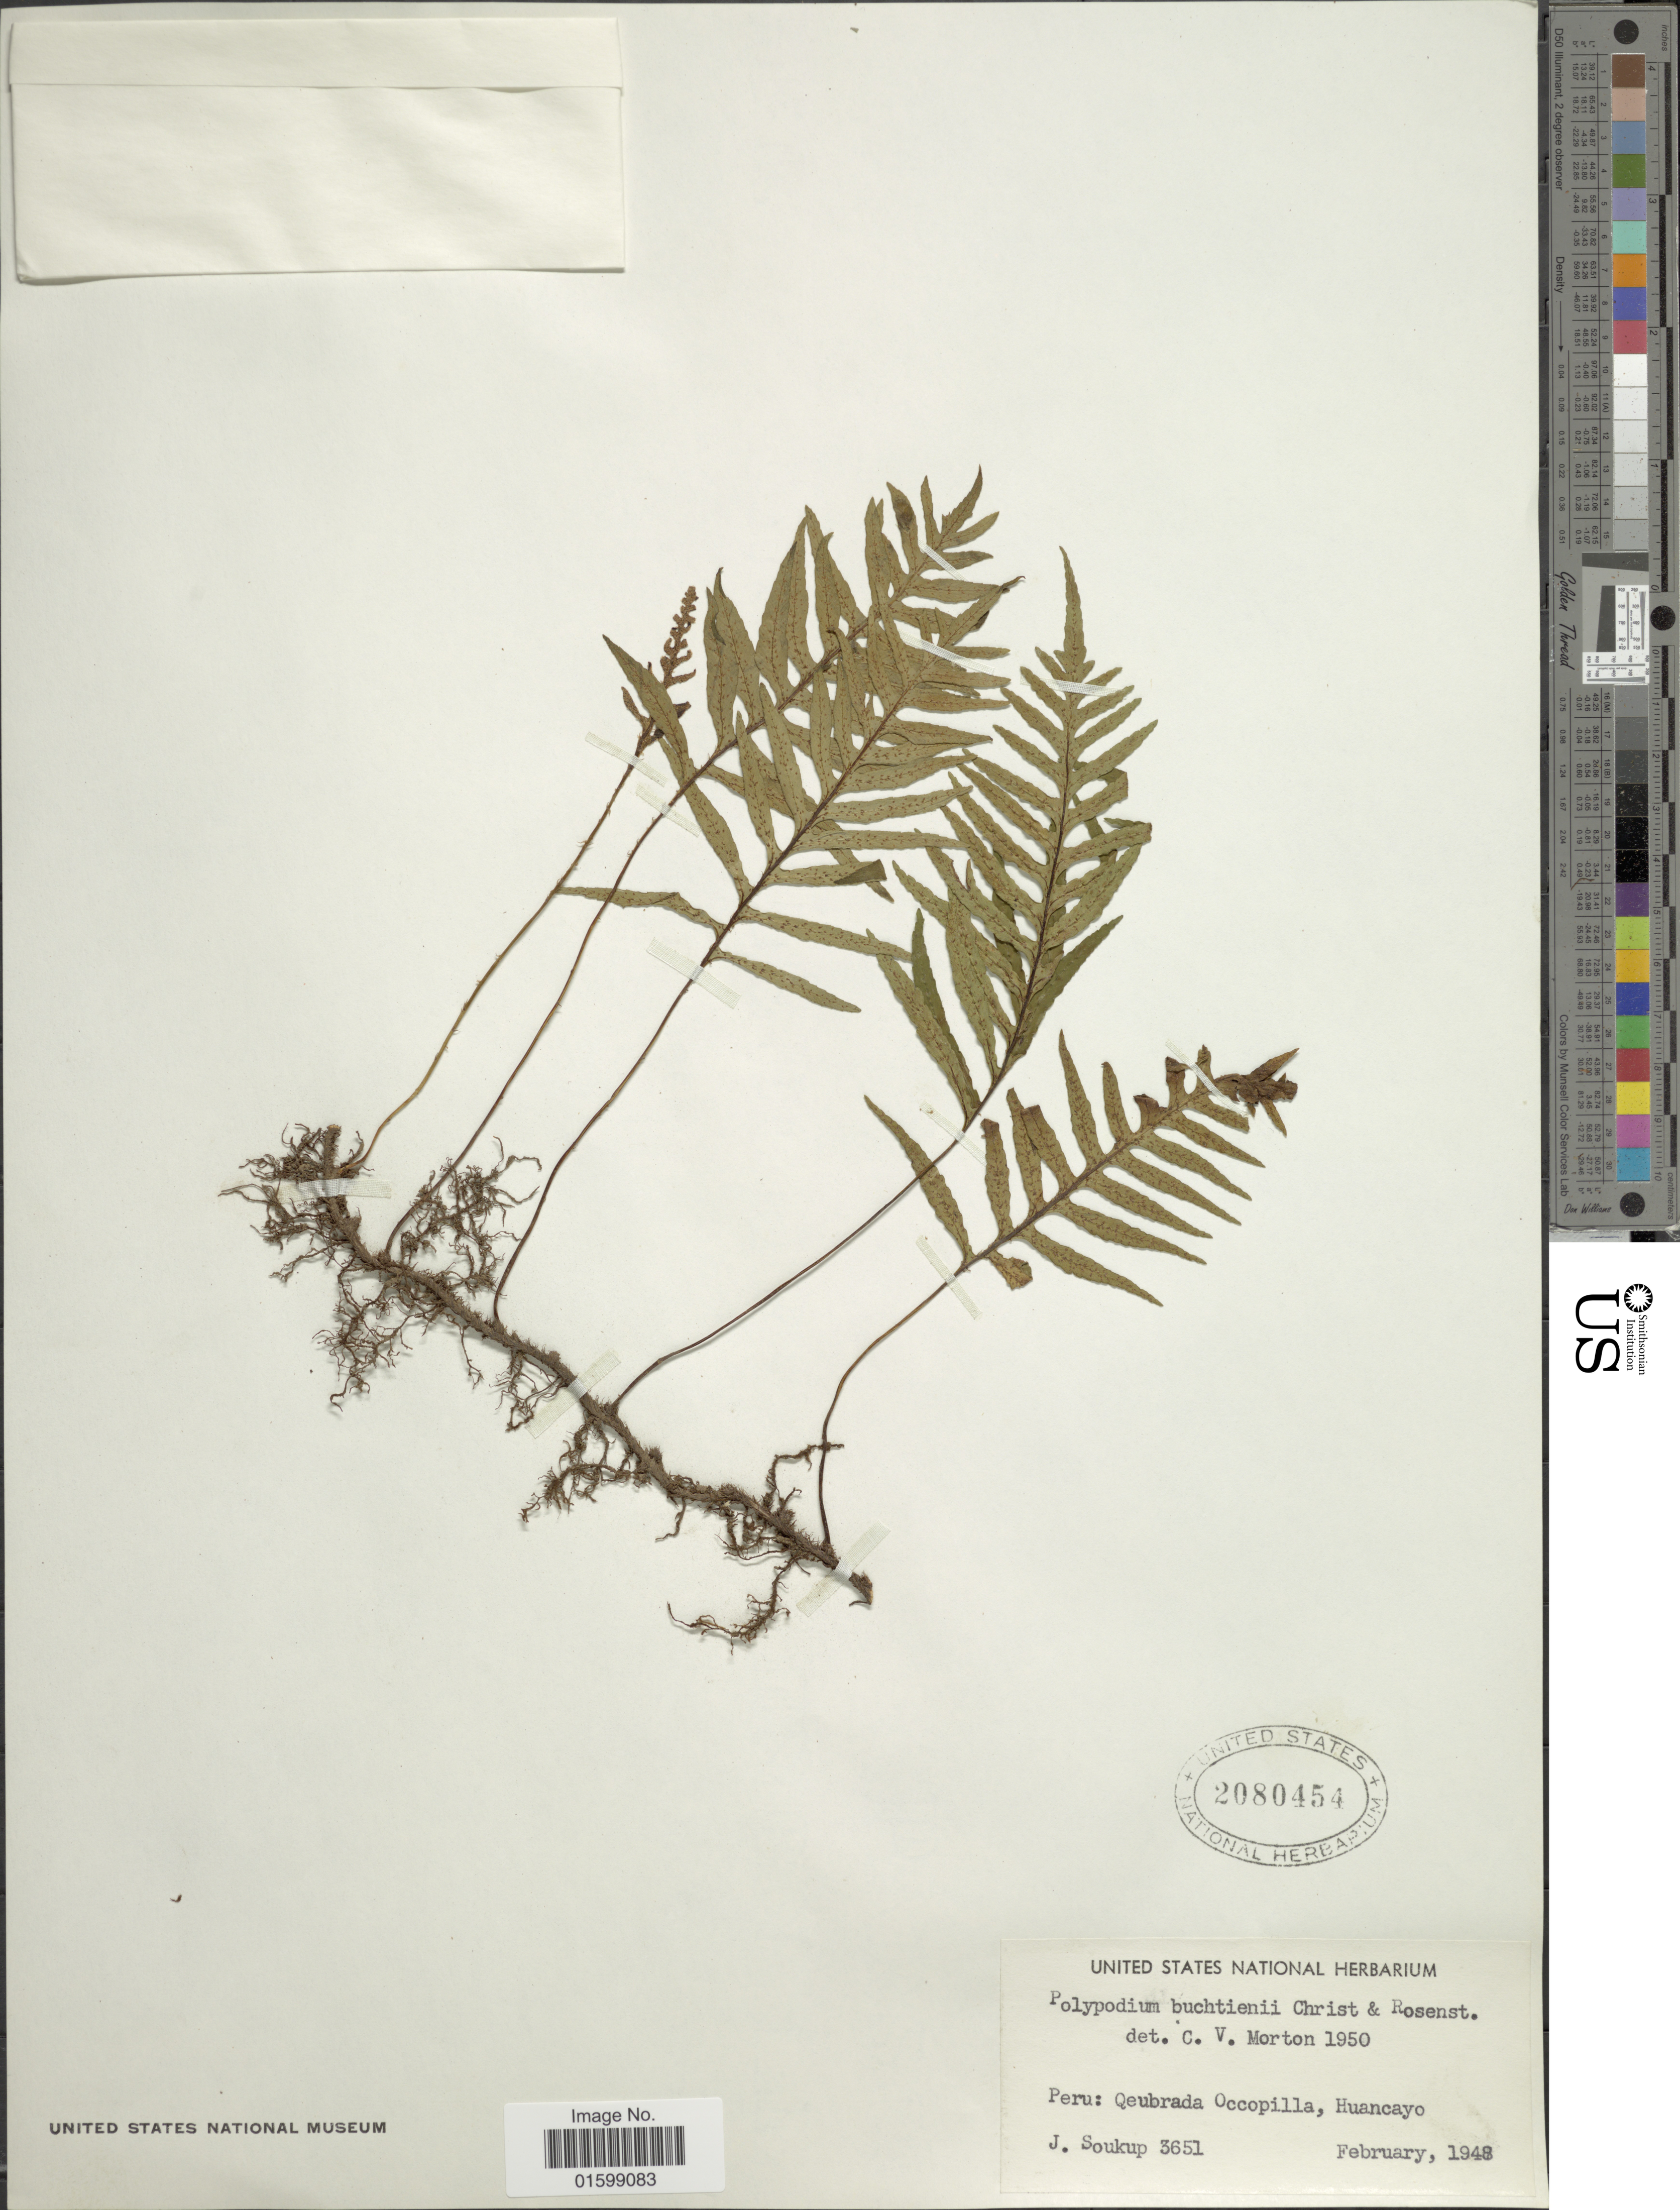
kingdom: Plantae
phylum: Tracheophyta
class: Polypodiopsida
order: Polypodiales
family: Polypodiaceae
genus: Pleopeltis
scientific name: Pleopeltis buchtienii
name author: (Christ & Rosenst.) A.R. Sm.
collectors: J. Soukup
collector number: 3651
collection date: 1948-02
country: Peru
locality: Quebrada Occopilla, Huancayo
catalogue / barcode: US 2080454